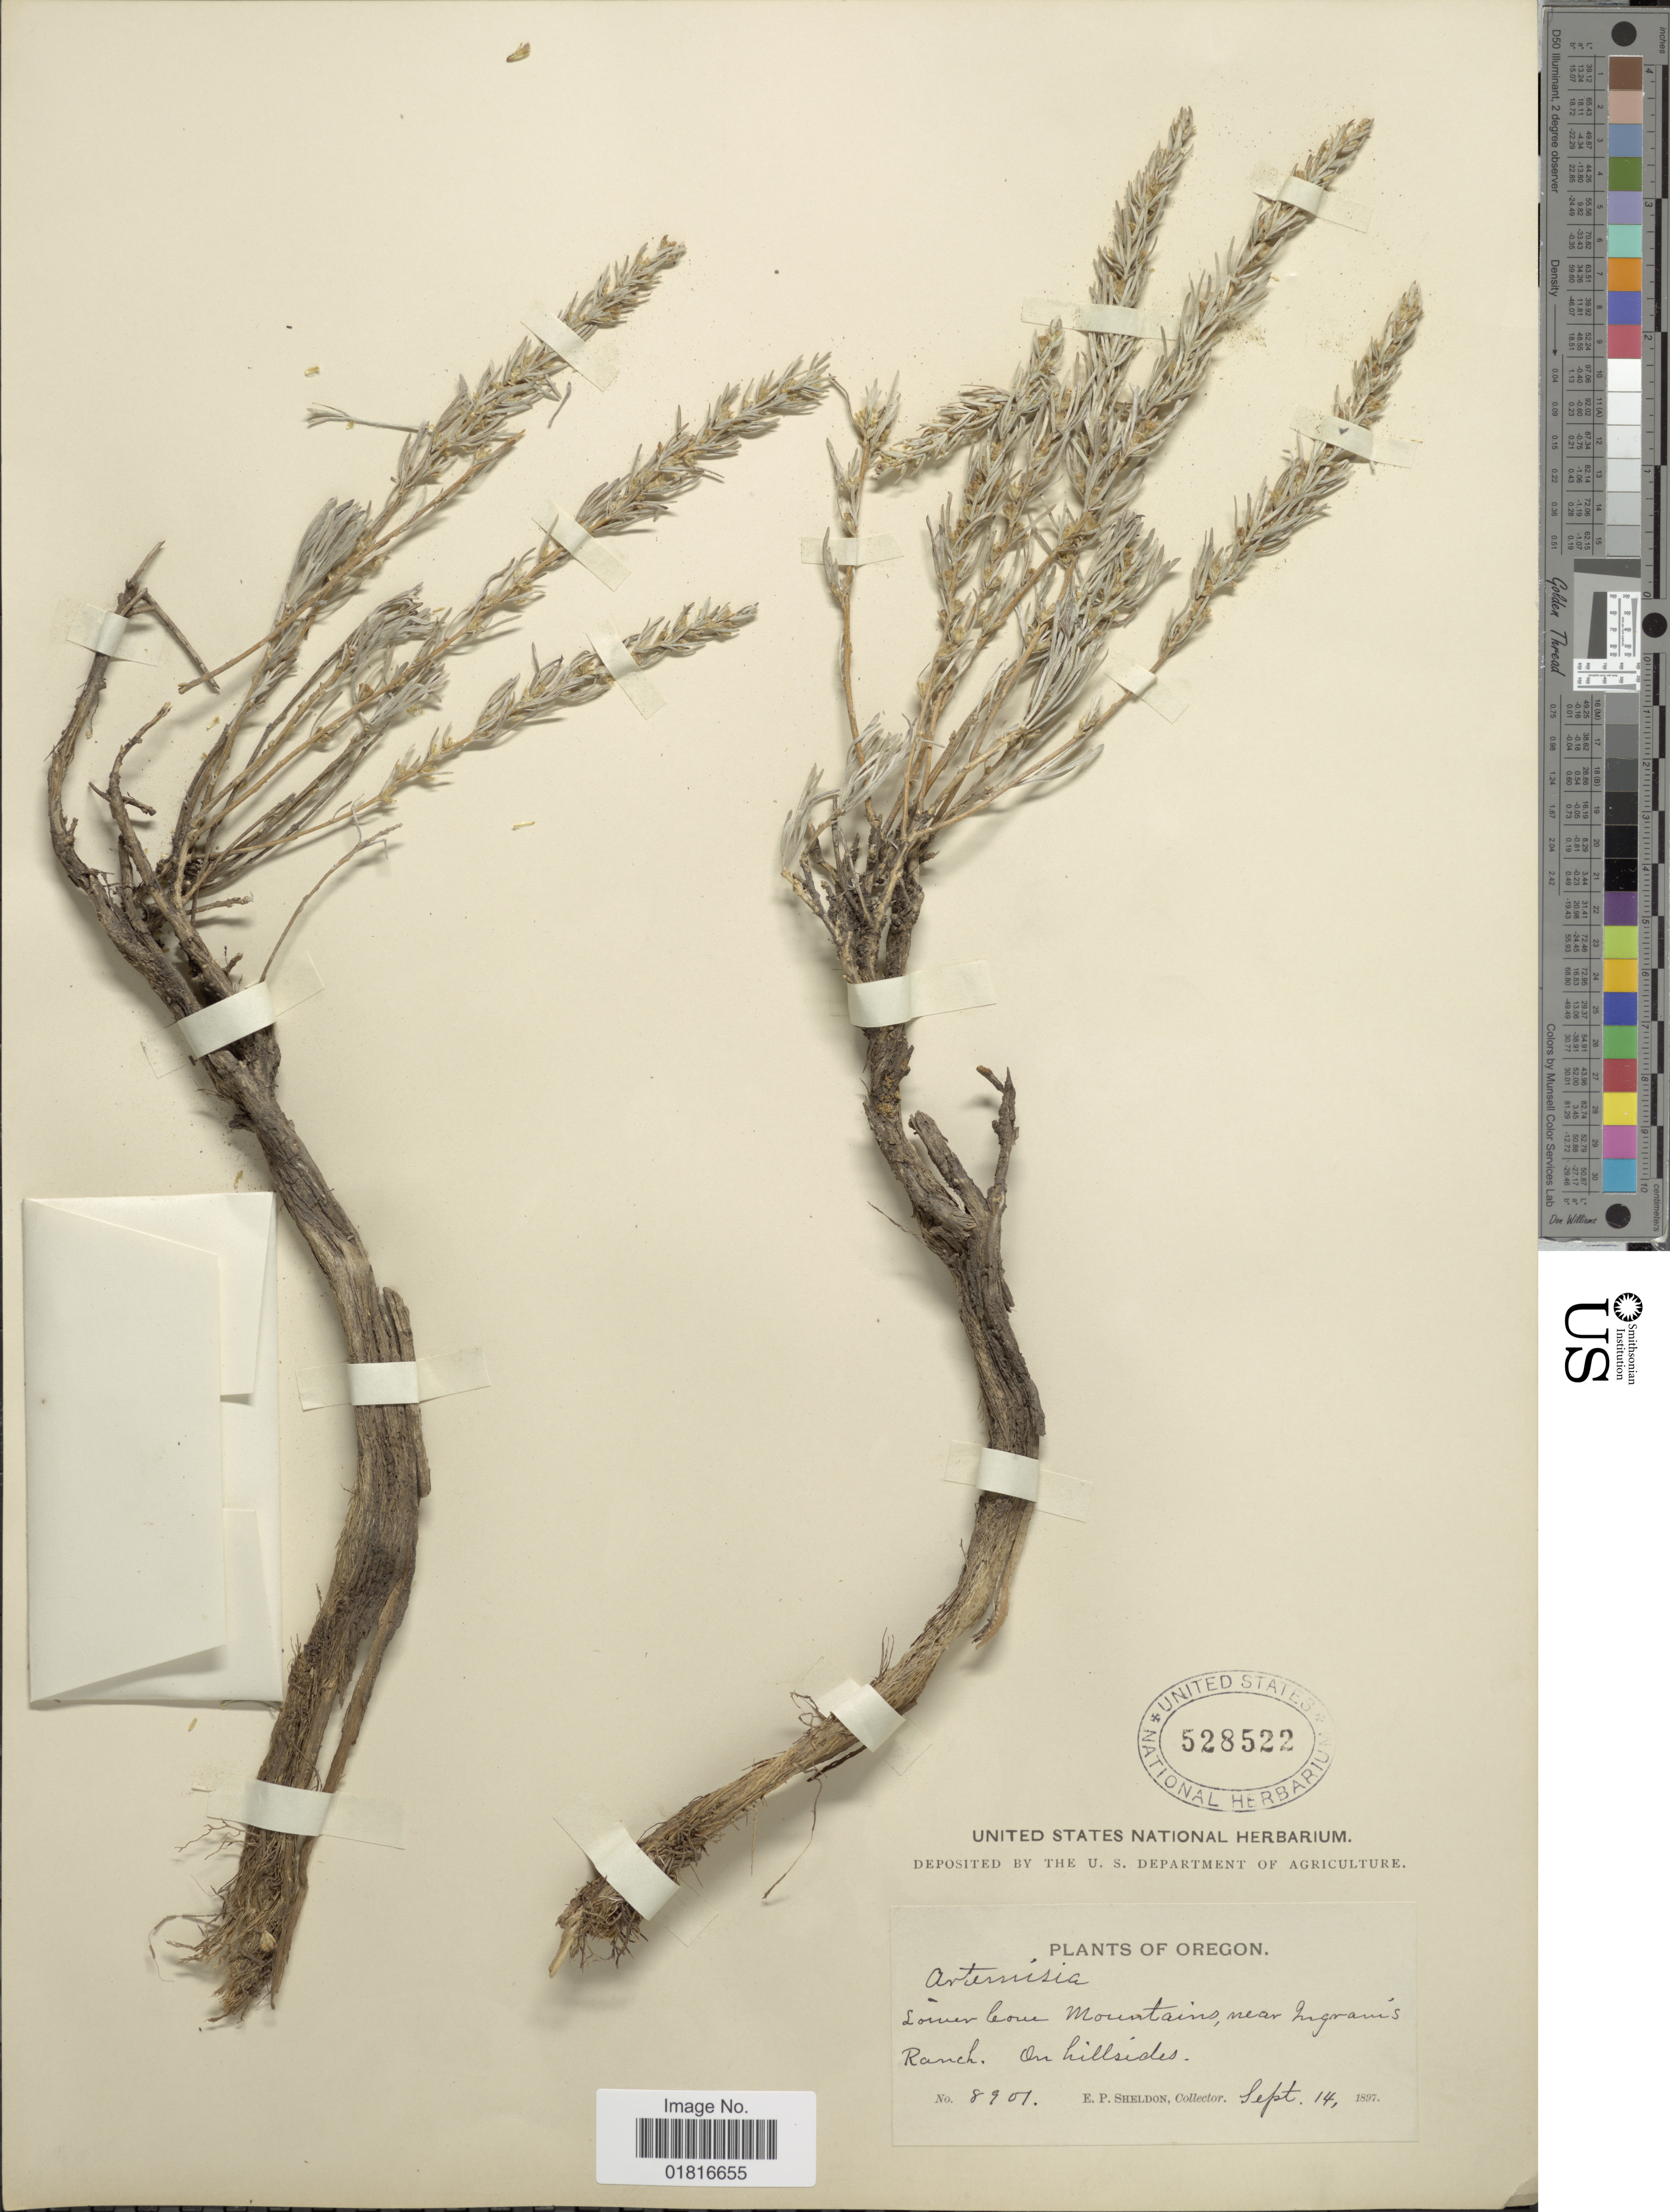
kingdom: Plantae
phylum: Tracheophyta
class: Magnoliopsida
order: Asterales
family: Asteraceae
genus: Artemisia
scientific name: Artemisia rigida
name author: (Nutt.) A. Gray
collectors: E. P. Sheldon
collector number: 8901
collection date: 1897-09-14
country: United States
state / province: Oregon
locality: Lower Cove Mountains, near Ingrani's Ranch. On hillsides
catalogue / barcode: US 528522